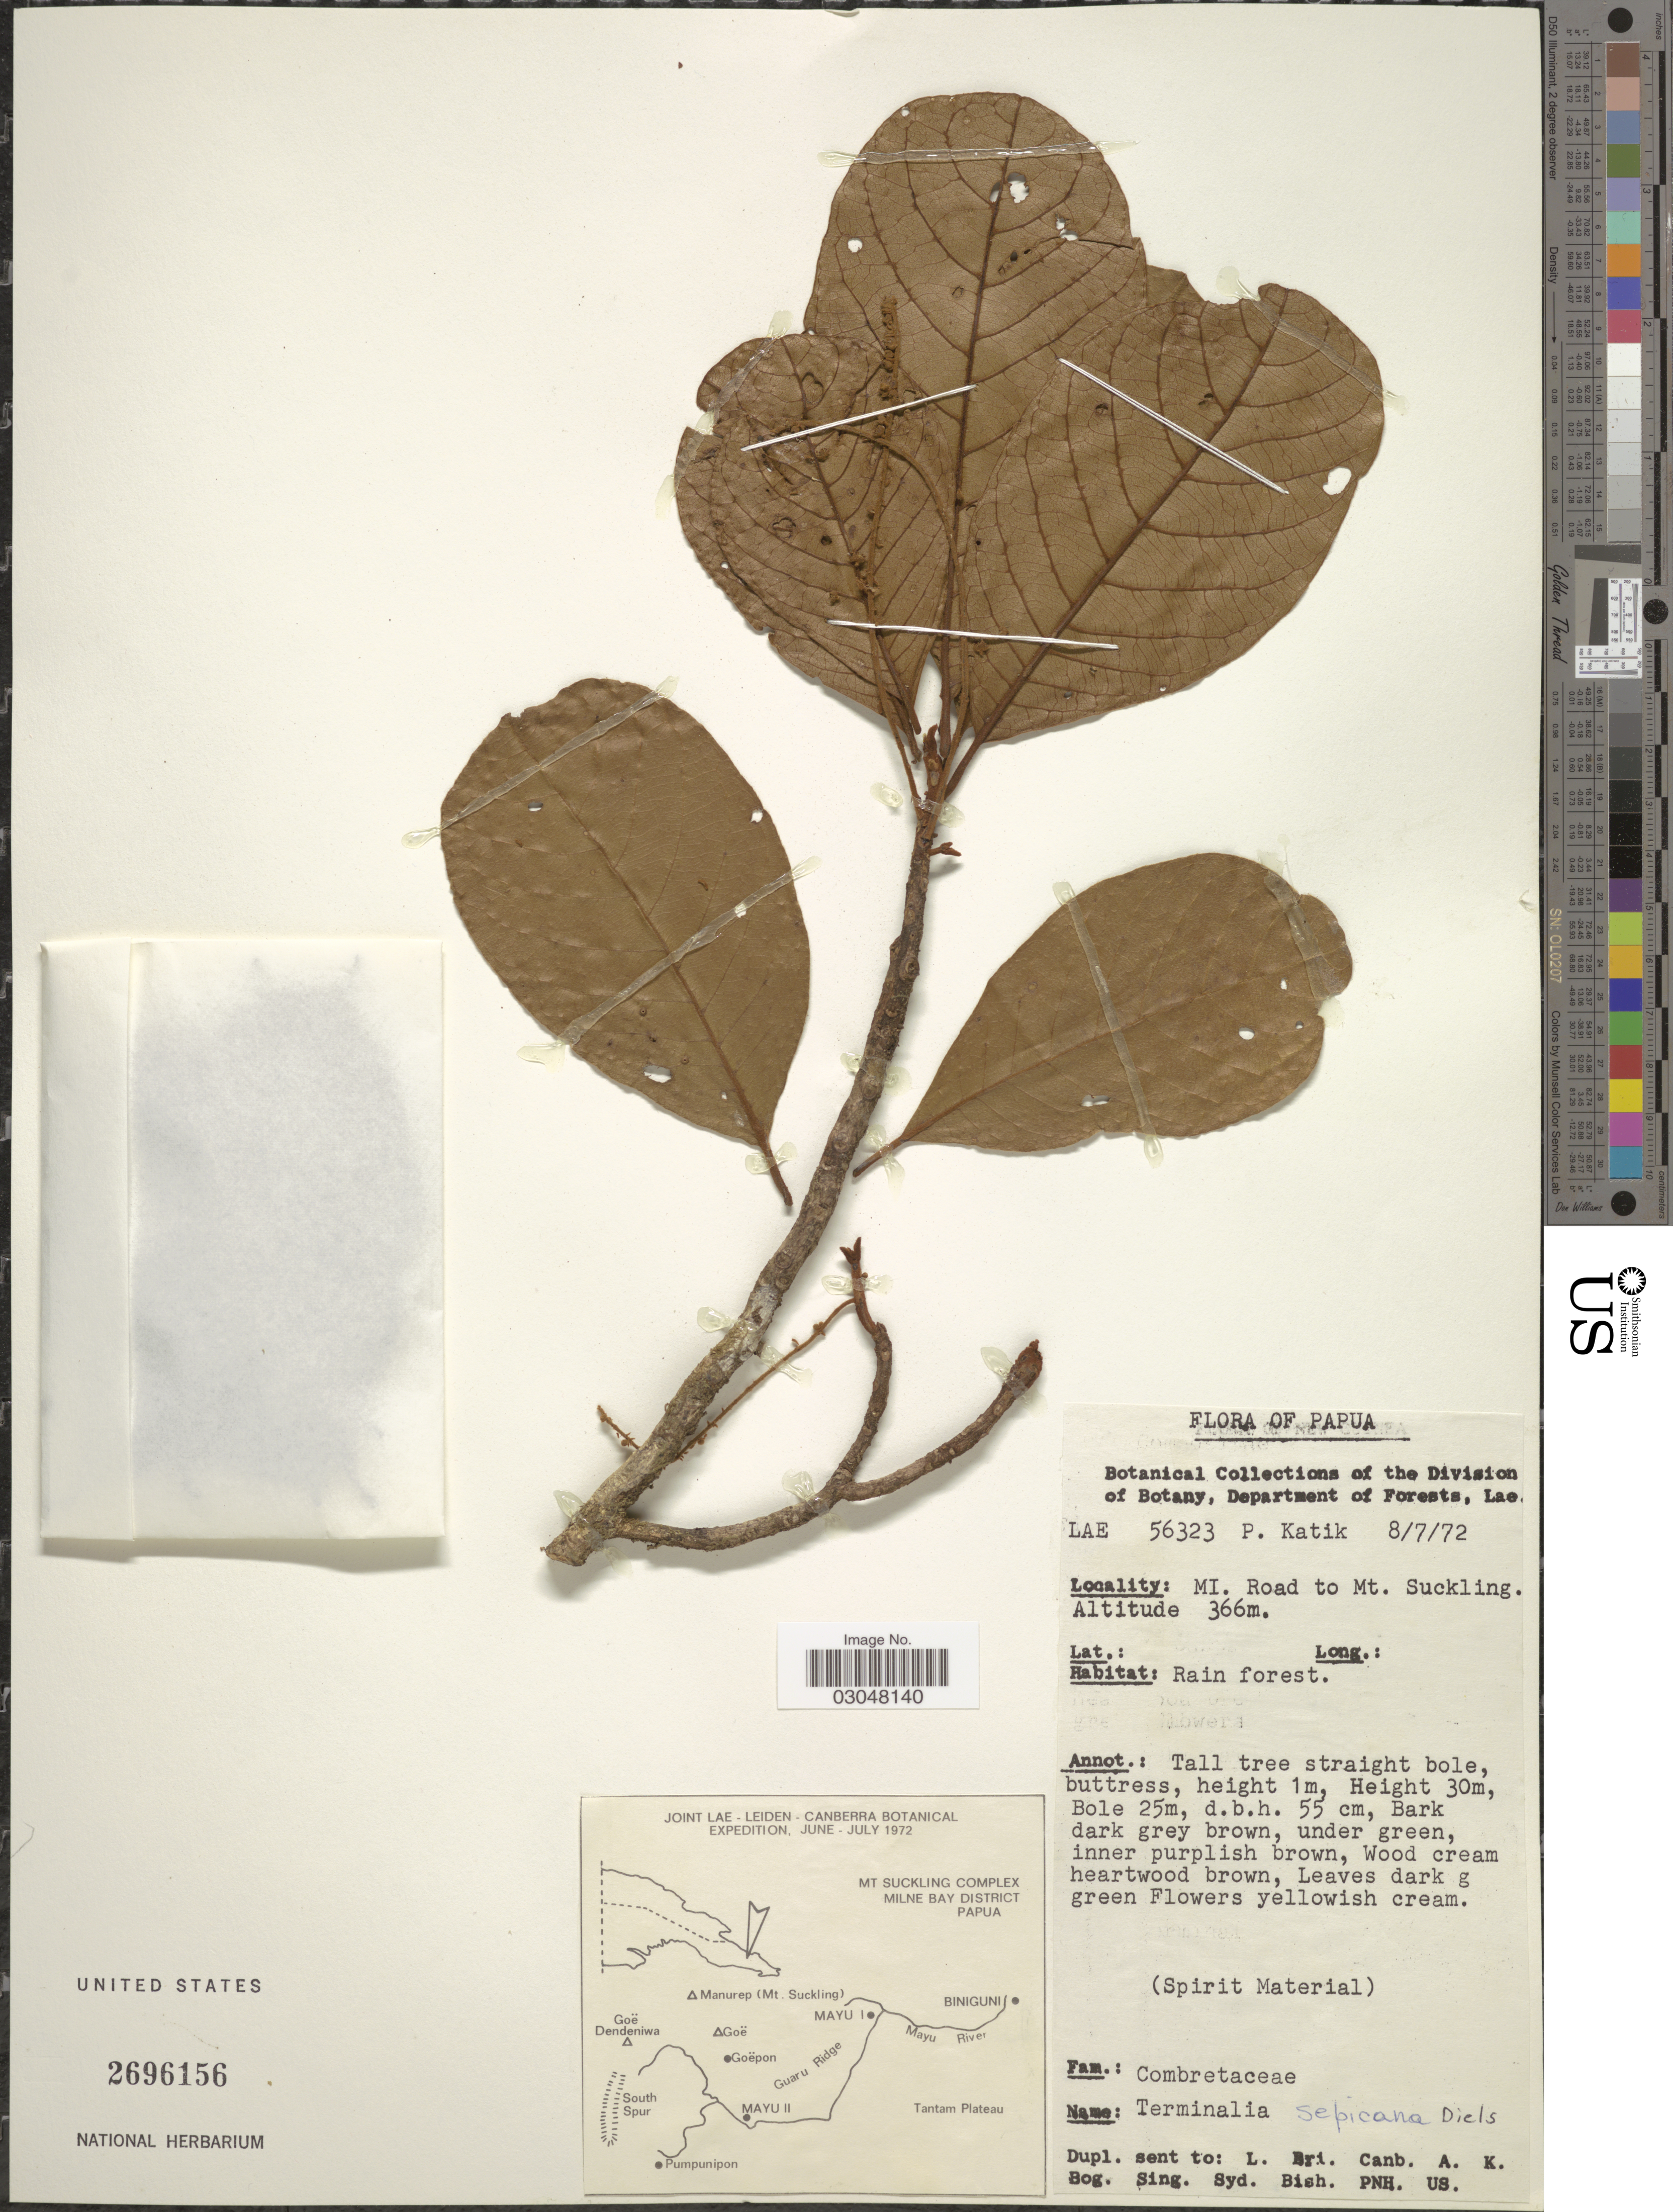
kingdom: Plantae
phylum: Tracheophyta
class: Magnoliopsida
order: Myrtales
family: Combretaceae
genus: Terminalia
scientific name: Terminalia sepicana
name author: Diels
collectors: P. Katik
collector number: LAE 56323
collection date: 1972-07-08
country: Papua New Guinea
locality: Papua. MI. Road to Mt. Suckling.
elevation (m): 366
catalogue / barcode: US 2696156